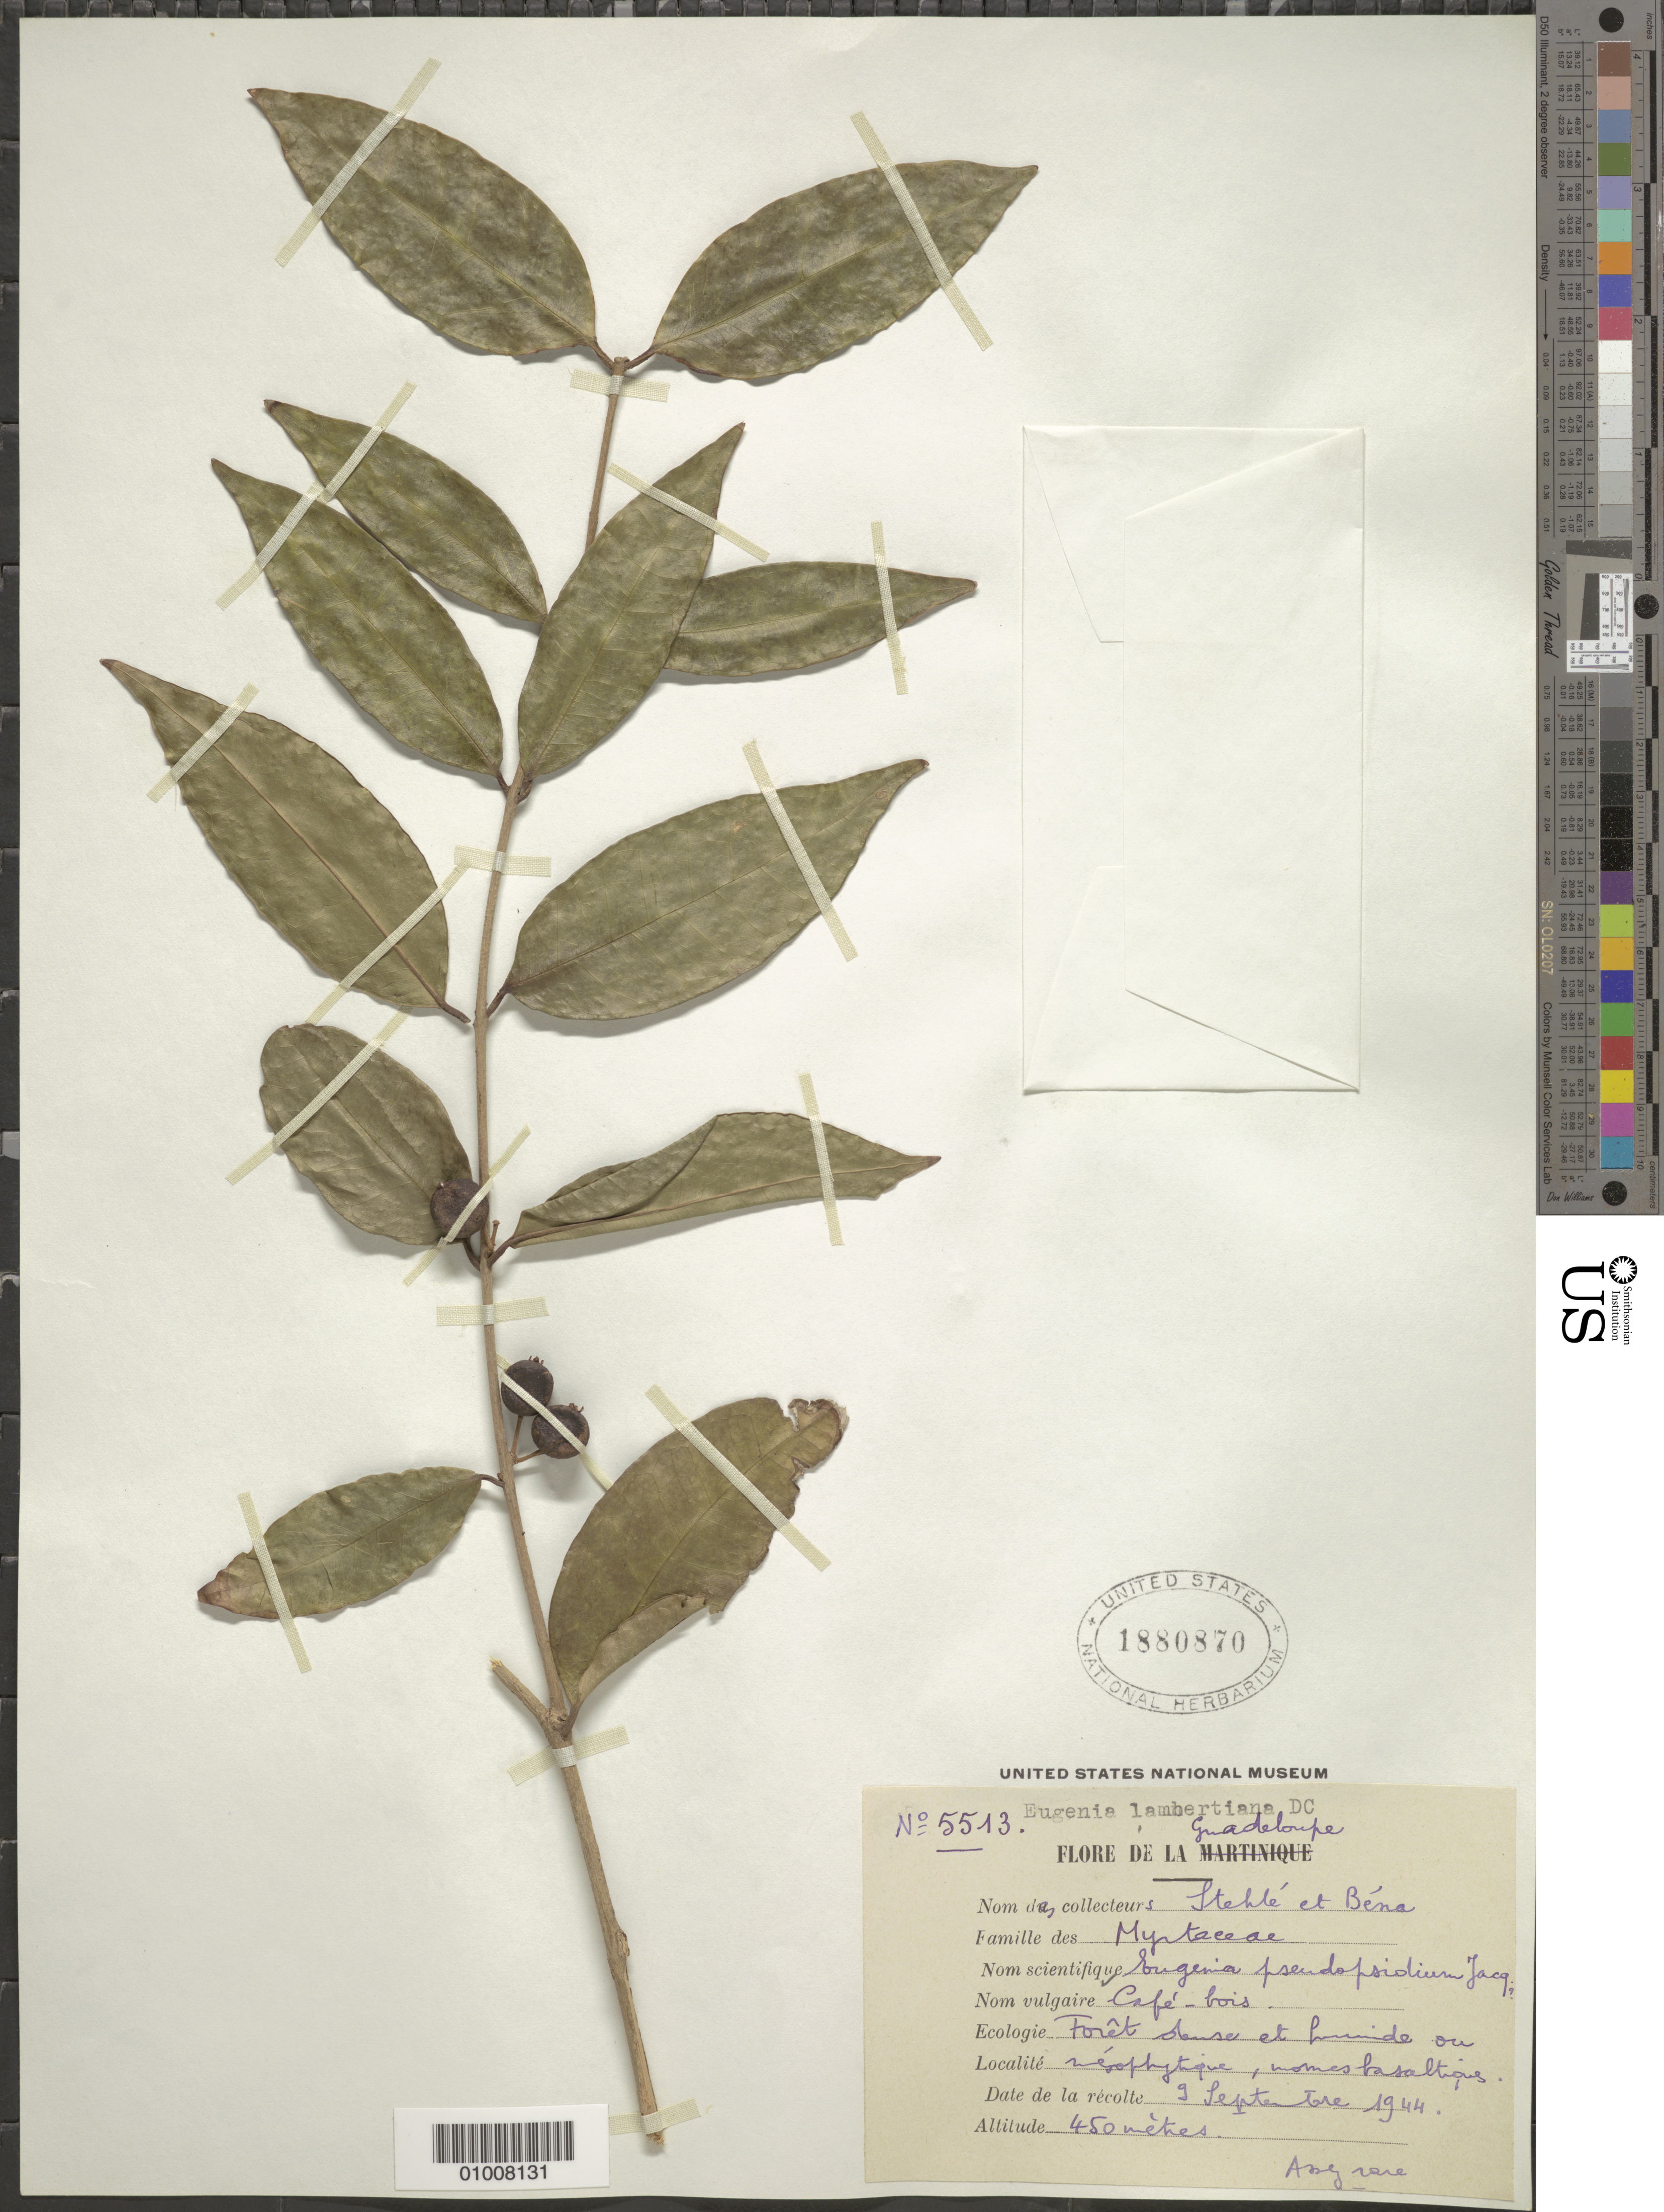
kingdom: Plantae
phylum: Tracheophyta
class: Magnoliopsida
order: Myrtales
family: Myrtaceae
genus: Eugenia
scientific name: Eugenia lambertiana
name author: DC.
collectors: H. Stehlé & P. Bena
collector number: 5513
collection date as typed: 09 Sep 1944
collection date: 1944-09-09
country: Guadeloupe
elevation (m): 450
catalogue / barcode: US 1880870